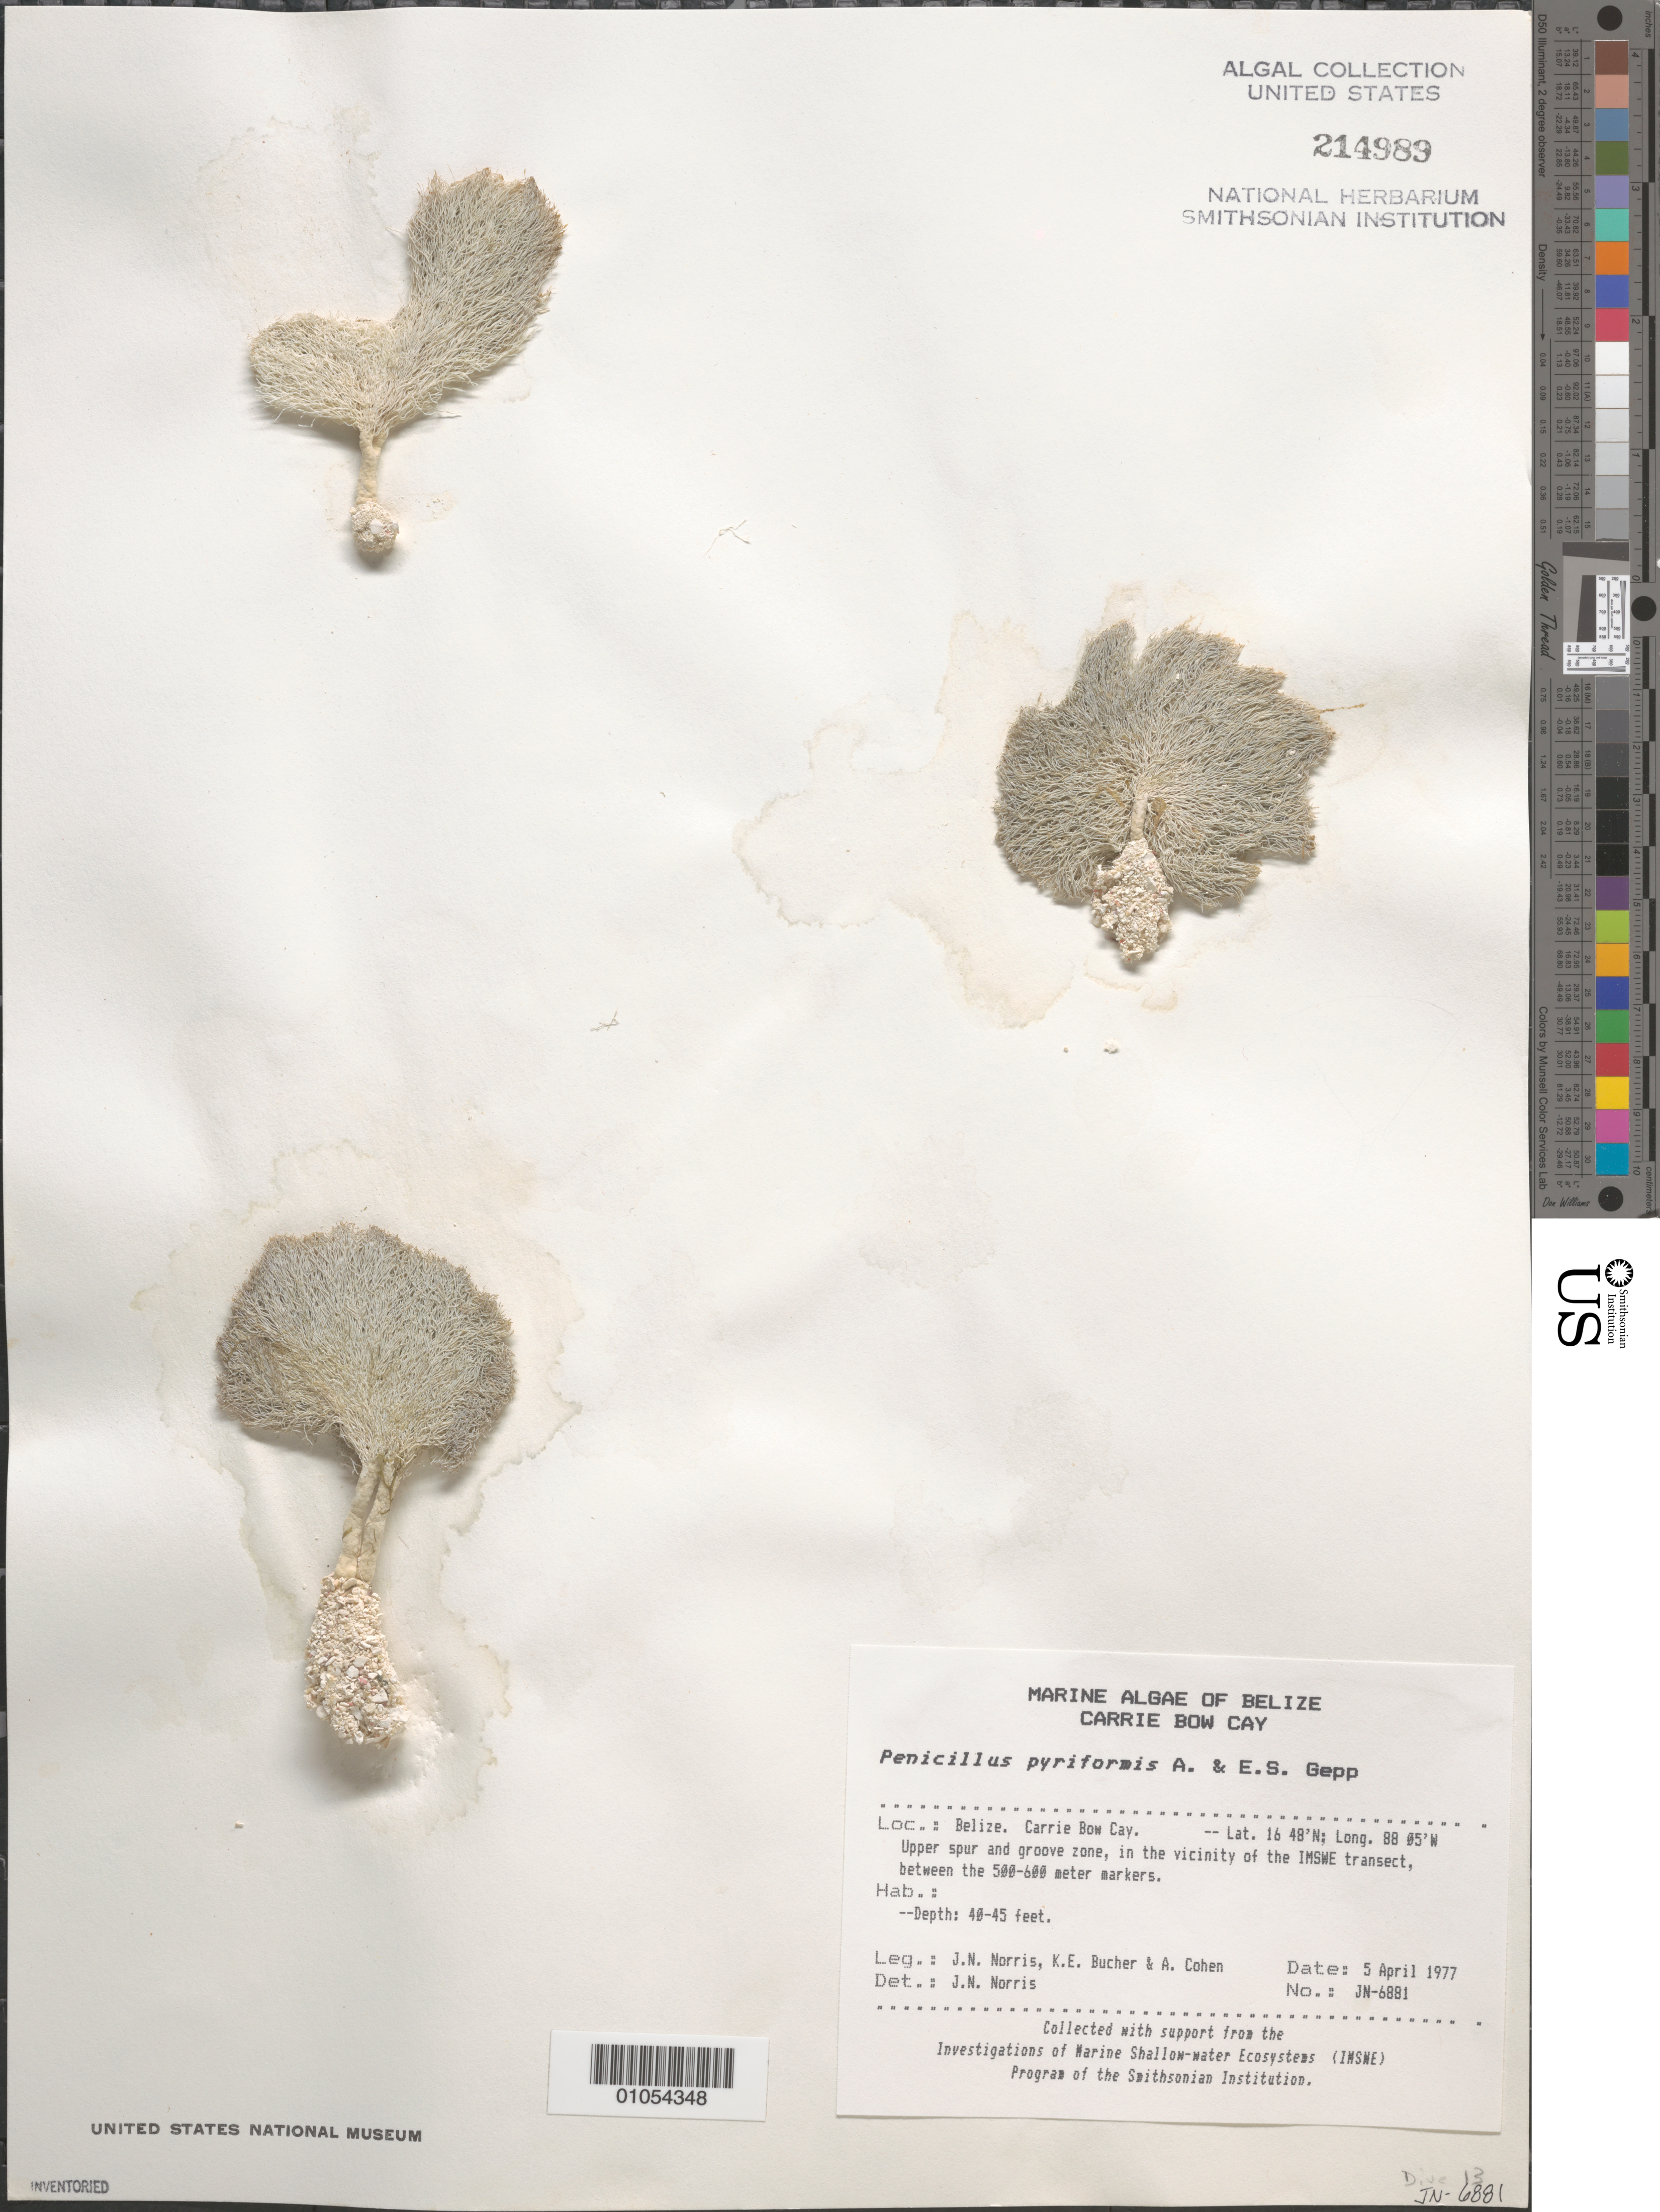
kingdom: Plantae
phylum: Chlorophyta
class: Ulvophyceae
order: Bryopsidales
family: Udoteaceae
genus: Penicillus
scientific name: Penicillus pyriformis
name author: A. Gepp & E. Gepp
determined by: Norris, James N.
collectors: J. N. Norris, K. E. Bucher & A. Cohen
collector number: JN-6881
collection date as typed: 05 Apr 1977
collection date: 1977-04-05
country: Belize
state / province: Stann Creek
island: Carrie Bow Cay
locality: Upper spur and groove zone in the vicinity of the IMSWE transect, between the 500-600 meter markers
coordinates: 16 48' N, 88 05' W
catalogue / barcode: US 214989